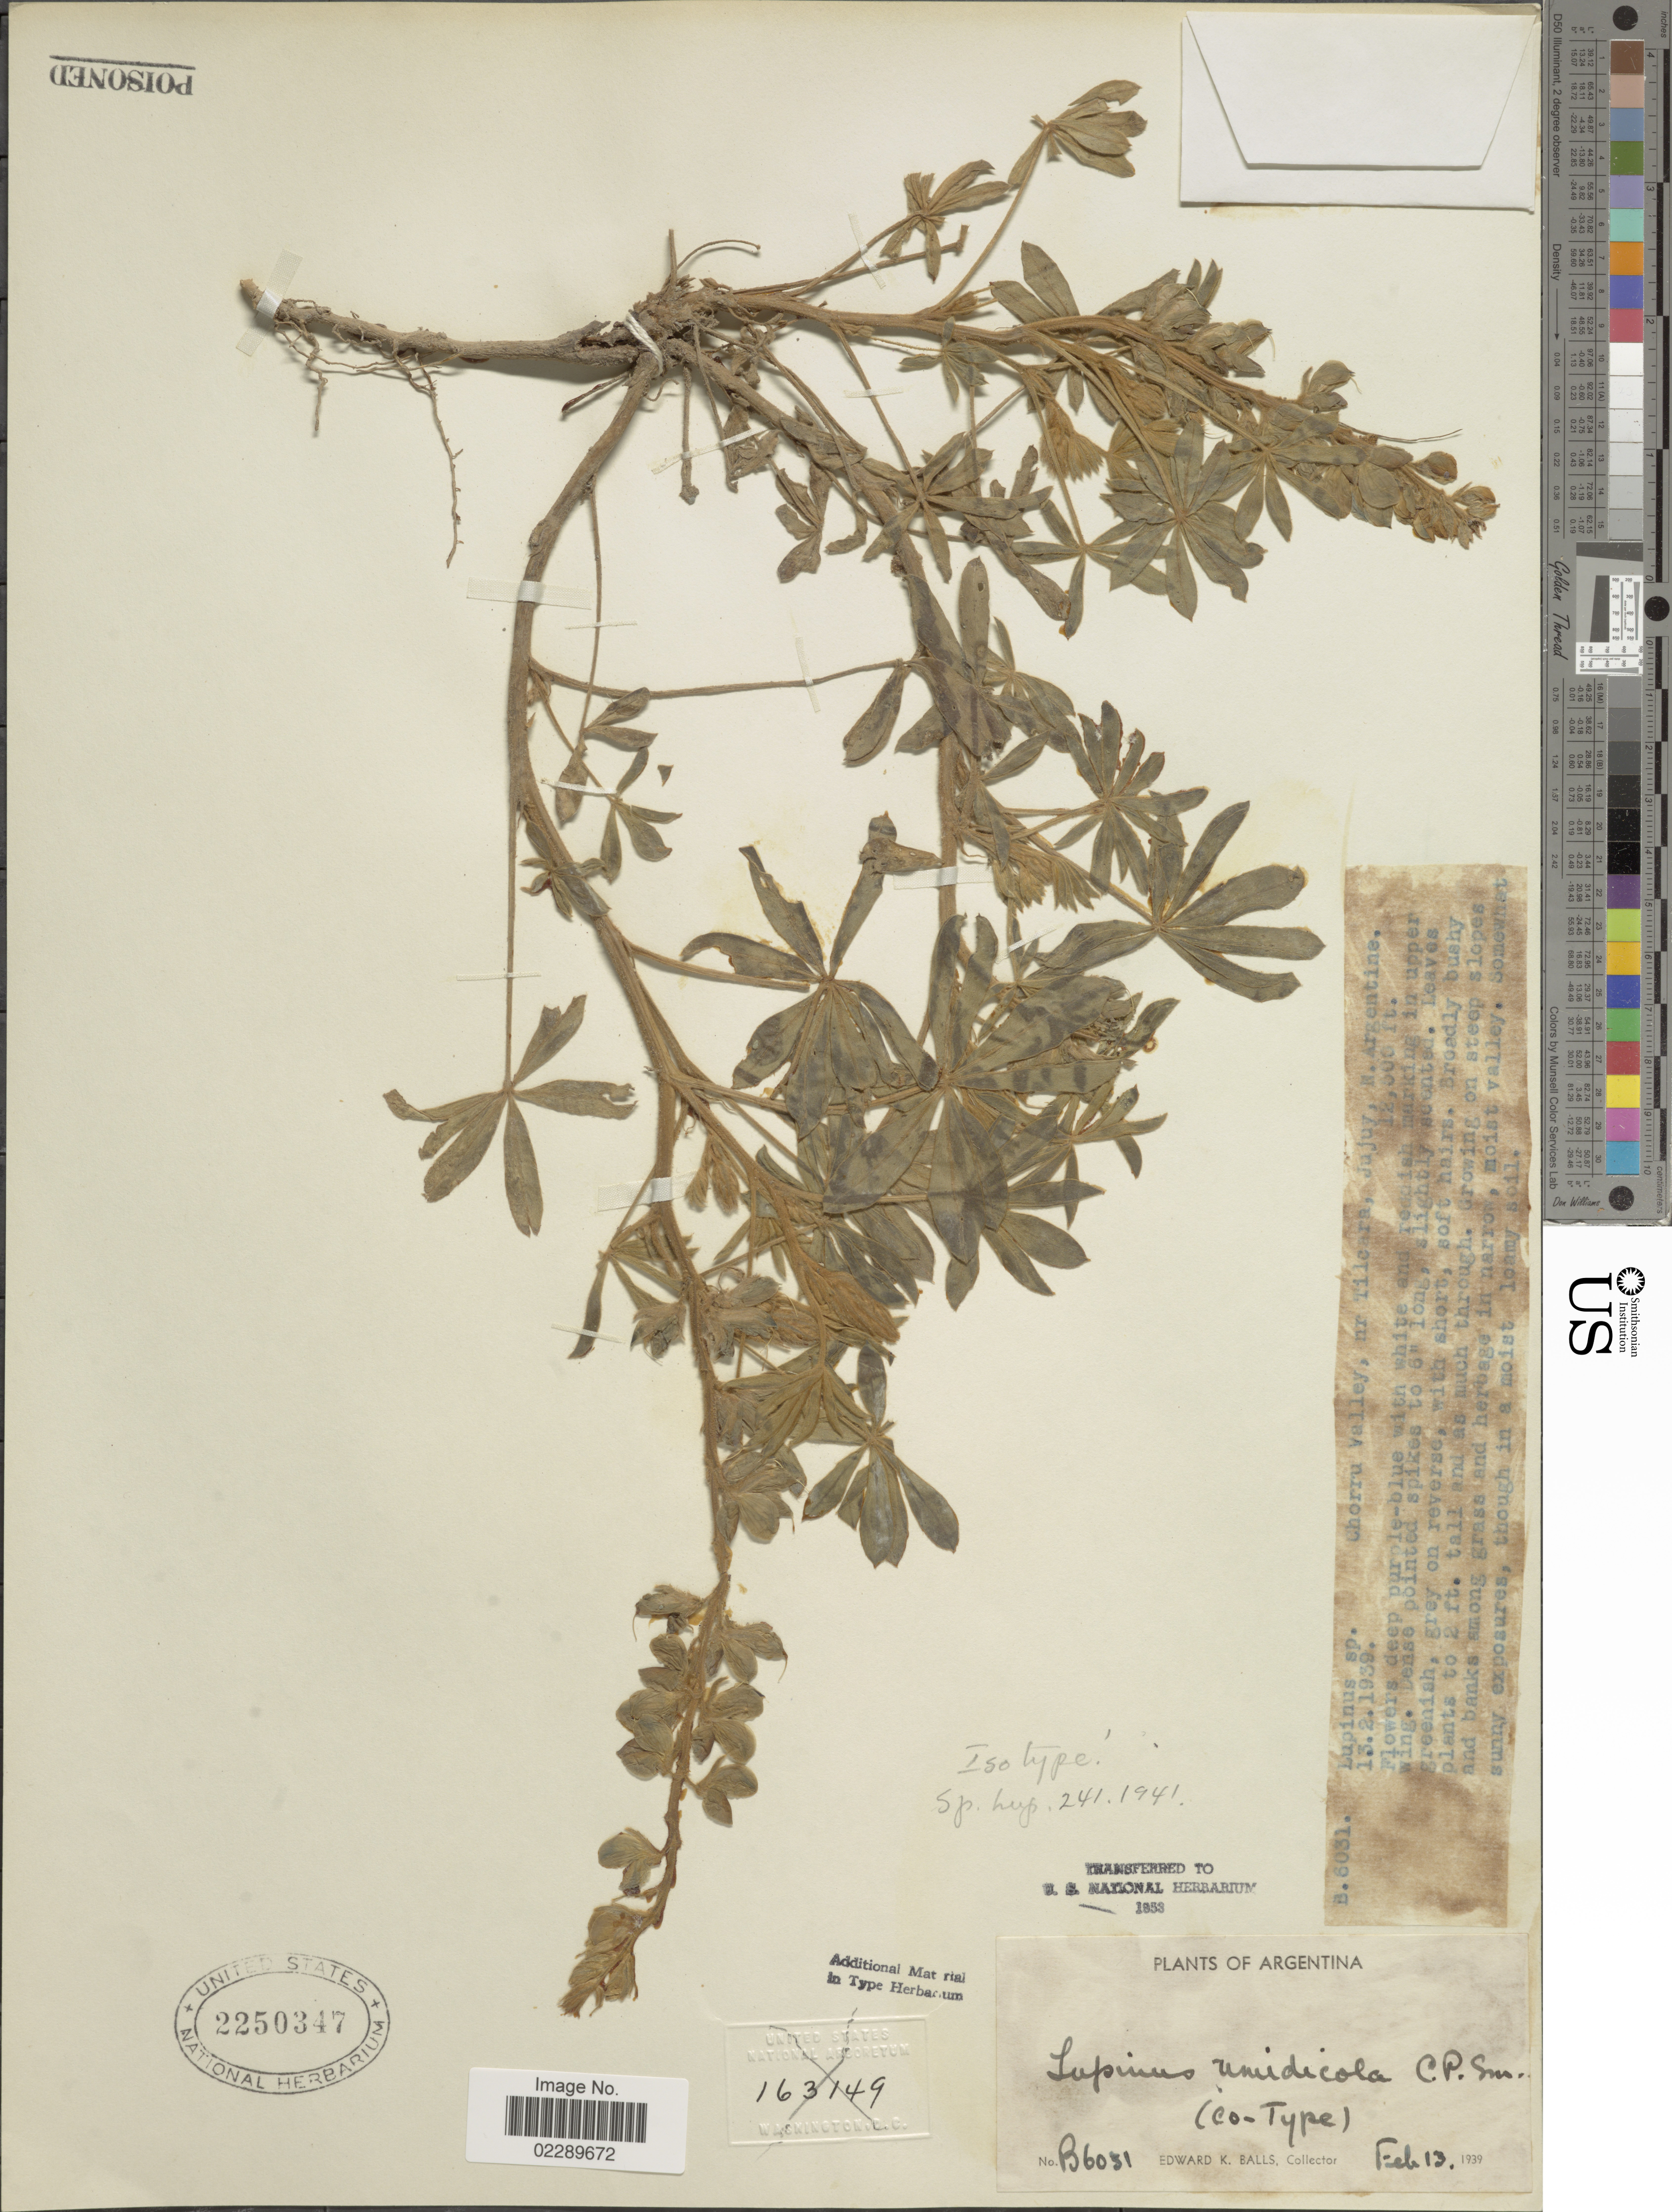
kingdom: Plantae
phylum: Tracheophyta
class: Magnoliopsida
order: Fabales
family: Fabaceae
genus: Lupinus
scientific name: Lupinus umidicola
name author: C.P. Sm.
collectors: E. K. Balls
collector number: B6031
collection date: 1939-02-13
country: Argentina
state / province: Jujuy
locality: Chorru Valley, nr Tilcara, Jujuy, N. Argentina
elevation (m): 3810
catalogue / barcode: US 2250347